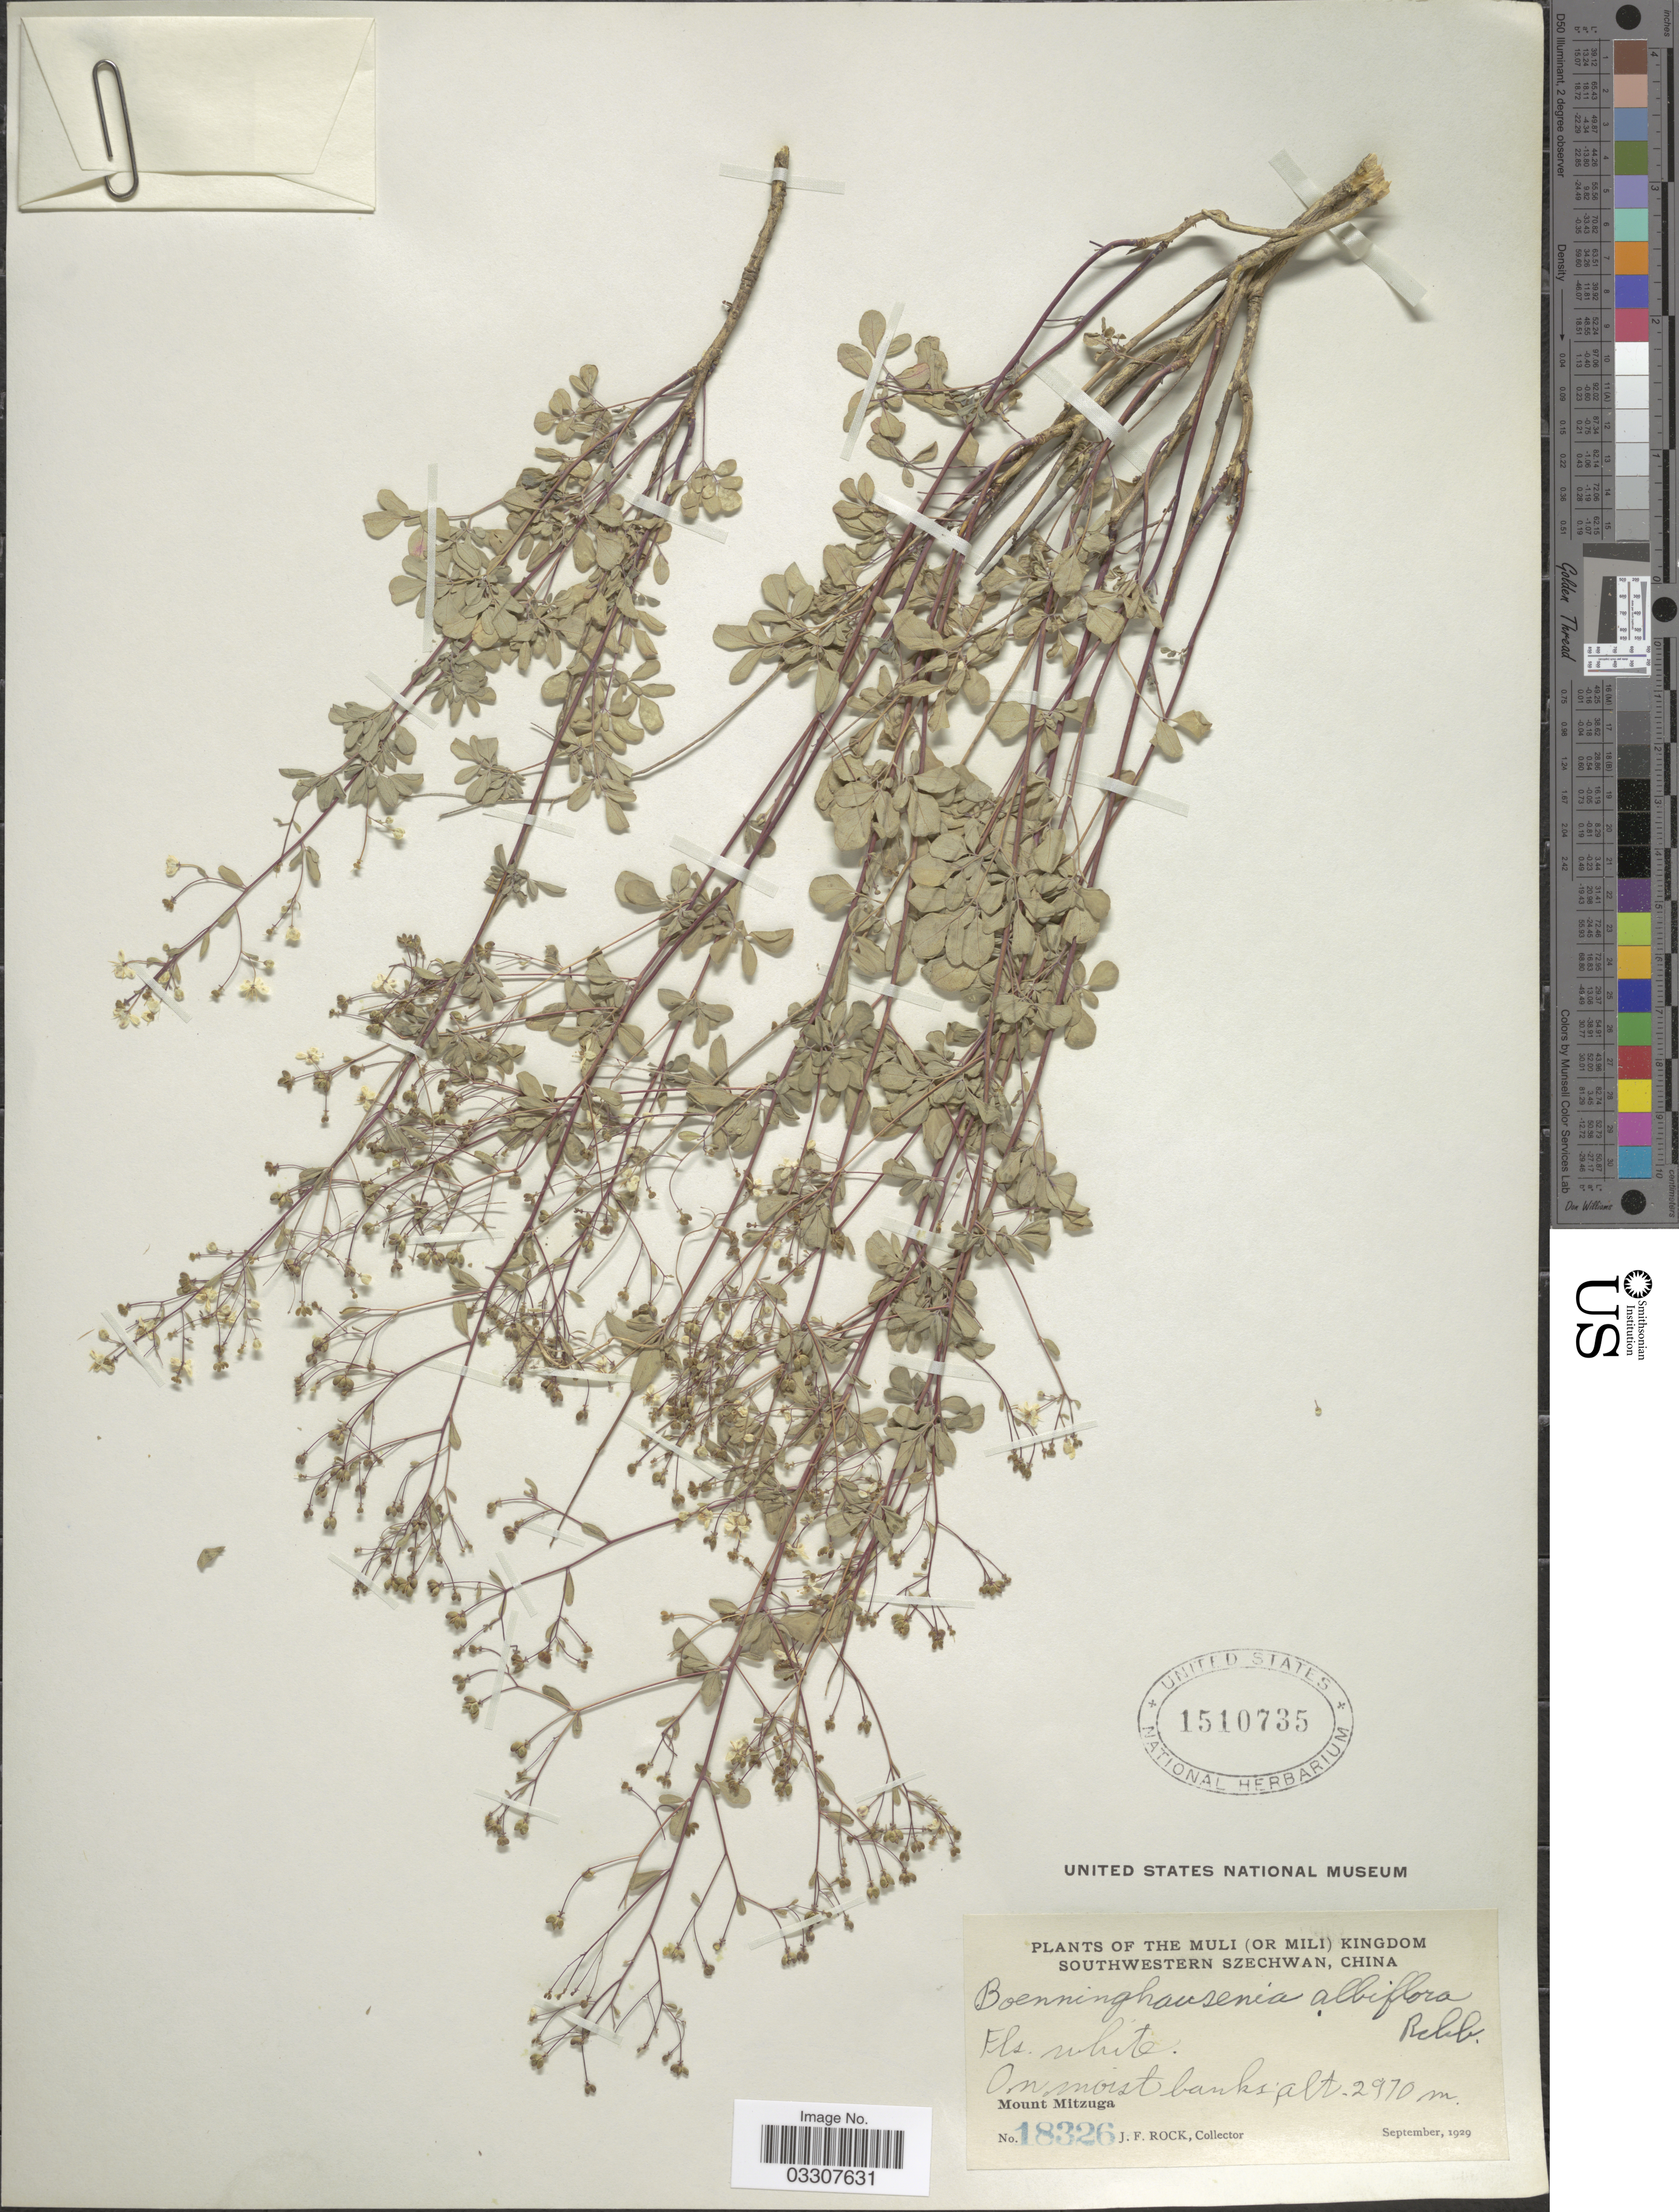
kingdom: Plantae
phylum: Tracheophyta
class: Magnoliopsida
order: Sapindales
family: Rutaceae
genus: Boenninghausenia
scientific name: Boenninghausenia albiflora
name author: (Hook.) Meisn.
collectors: J. Rock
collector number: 18326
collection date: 1929-09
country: China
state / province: Sichuan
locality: The Muli (or Mili) Kingdom, Southwestern Szechwan. Mount Mitzuga.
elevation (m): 2970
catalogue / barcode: US 1510735